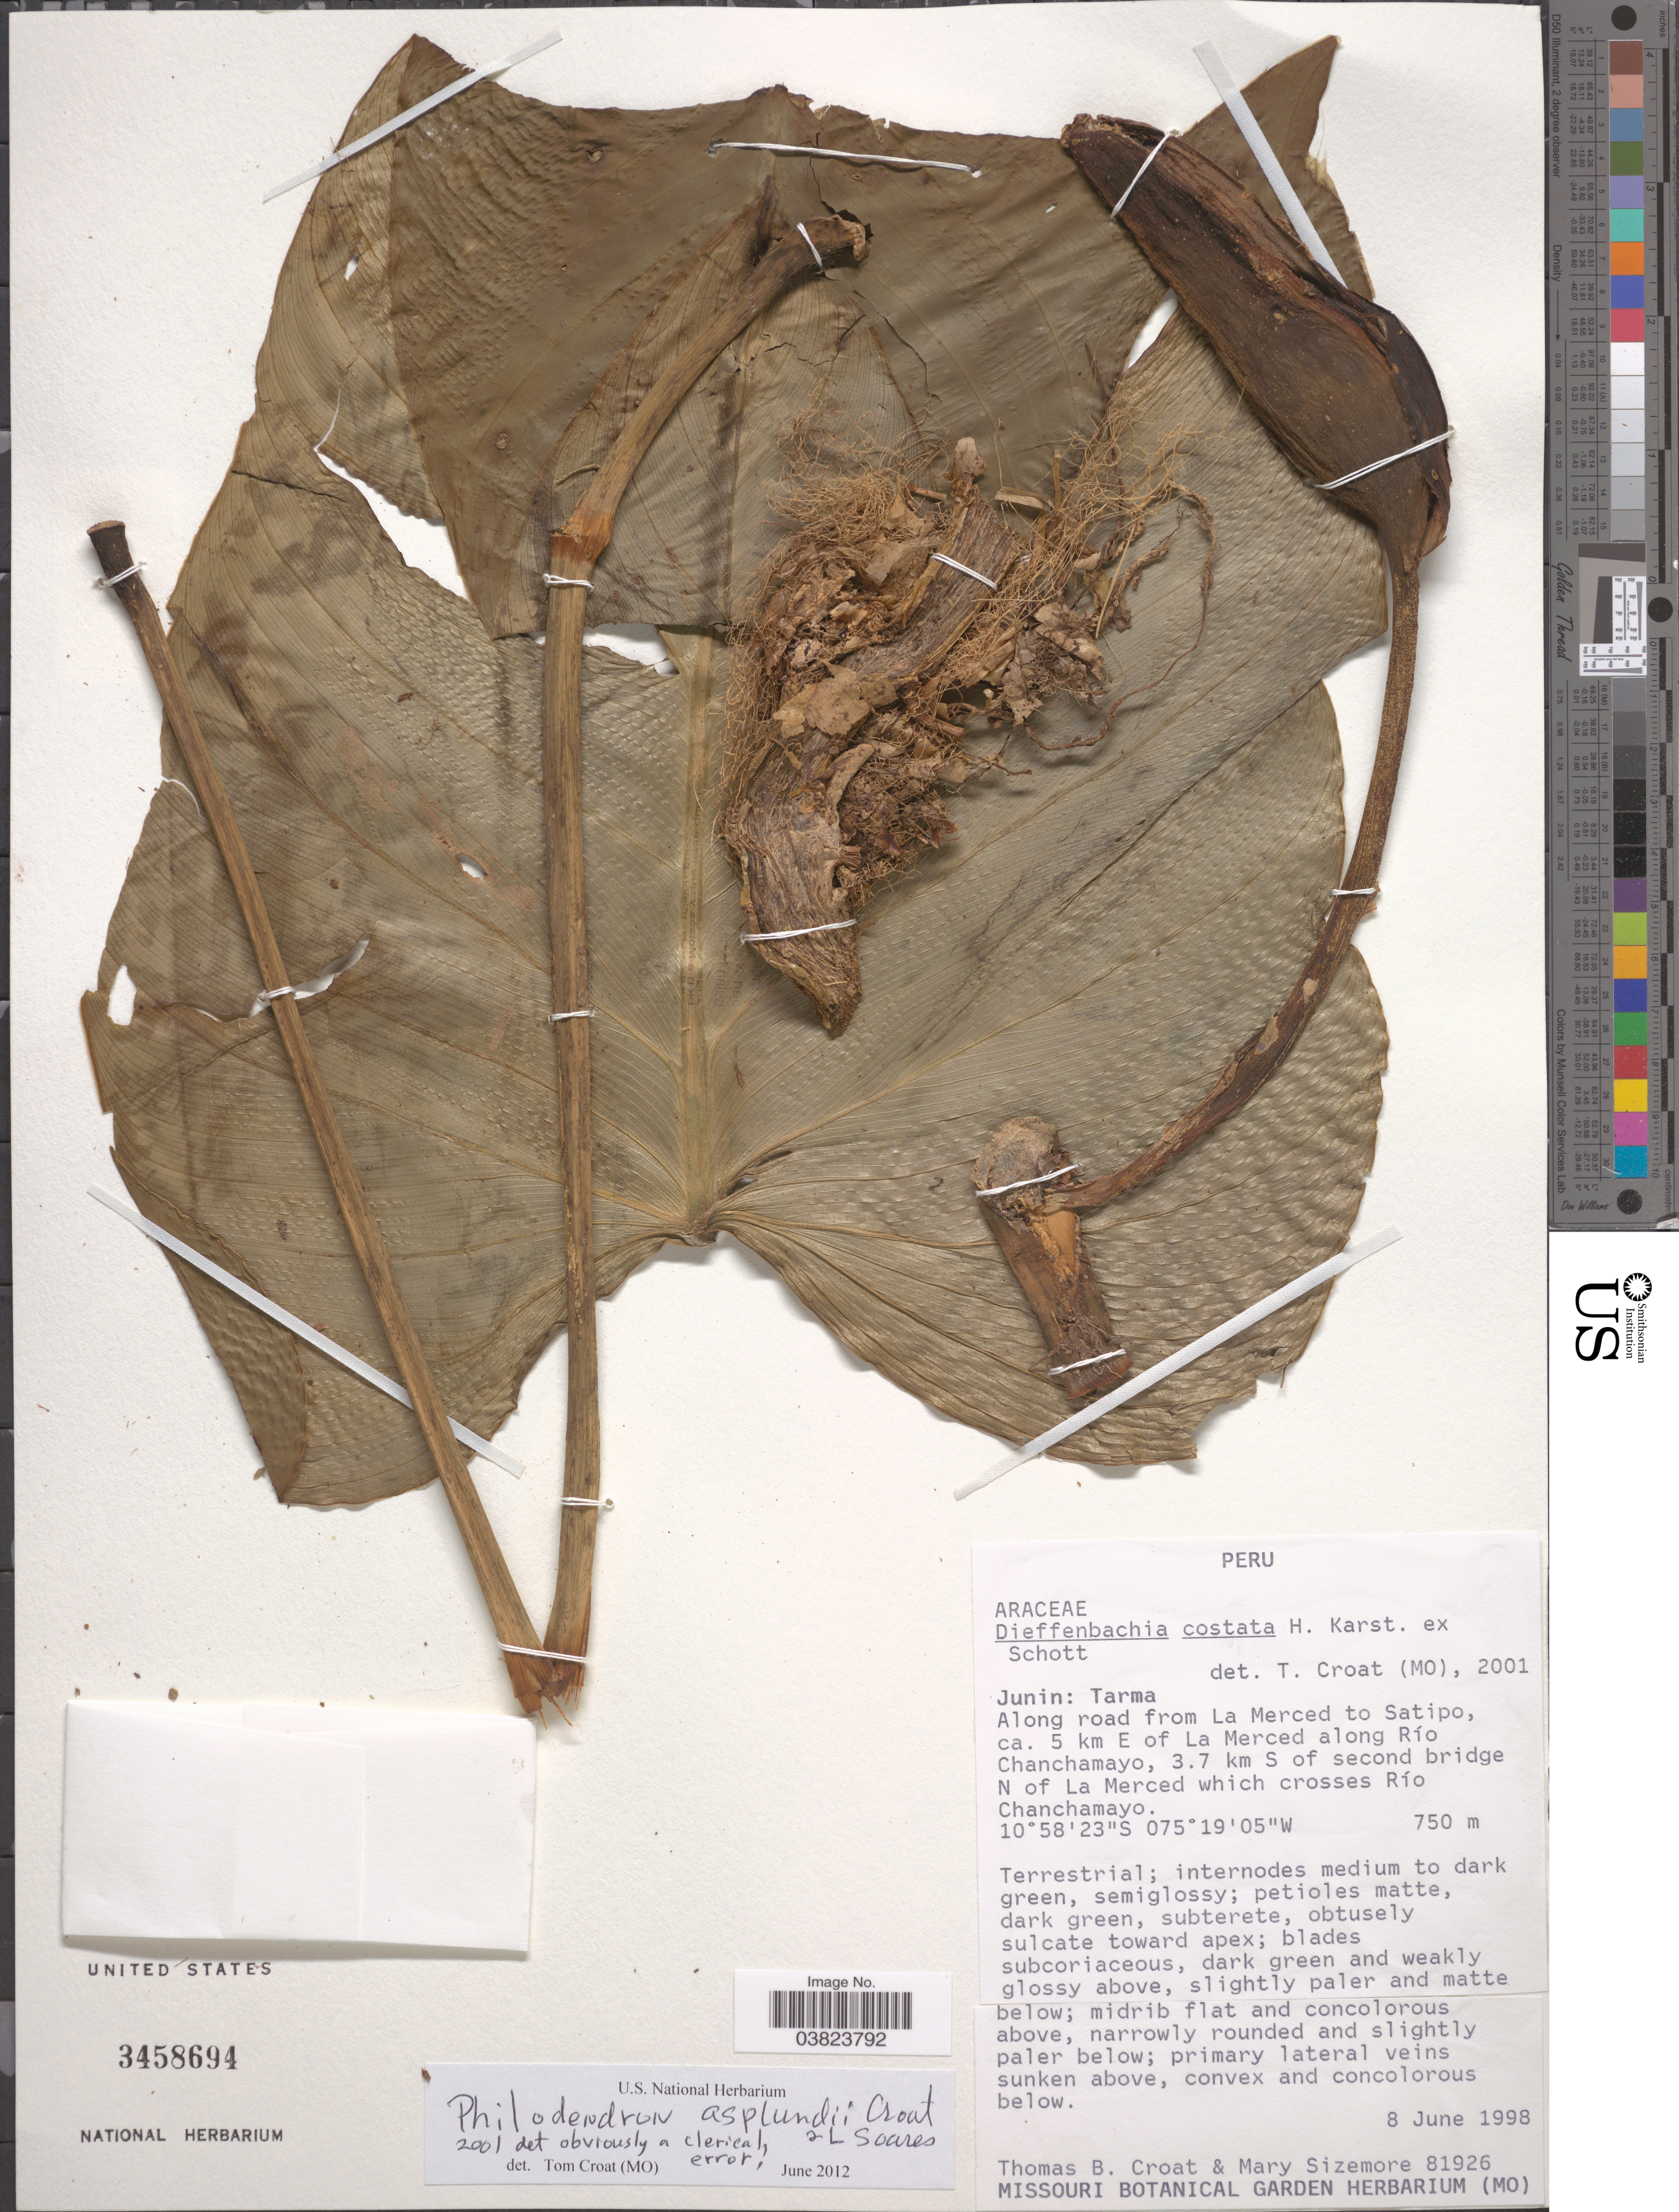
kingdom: Plantae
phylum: Tracheophyta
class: Liliopsida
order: Alismatales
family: Araceae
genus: Philodendron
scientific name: Philodendron asplundii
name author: Croat & M.L. Soares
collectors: T. B. Croat & M. Sizemore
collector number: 81926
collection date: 1998-06-08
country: Peru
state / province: Junín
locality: Tarma. Along road from La Merced to Satipo, ca. 5 km E of La Merced along Río Chanchamayo, 3.7 km S of second bridge N of La Merced which crosses Río Chanchamayo.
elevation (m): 750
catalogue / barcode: US 3458694